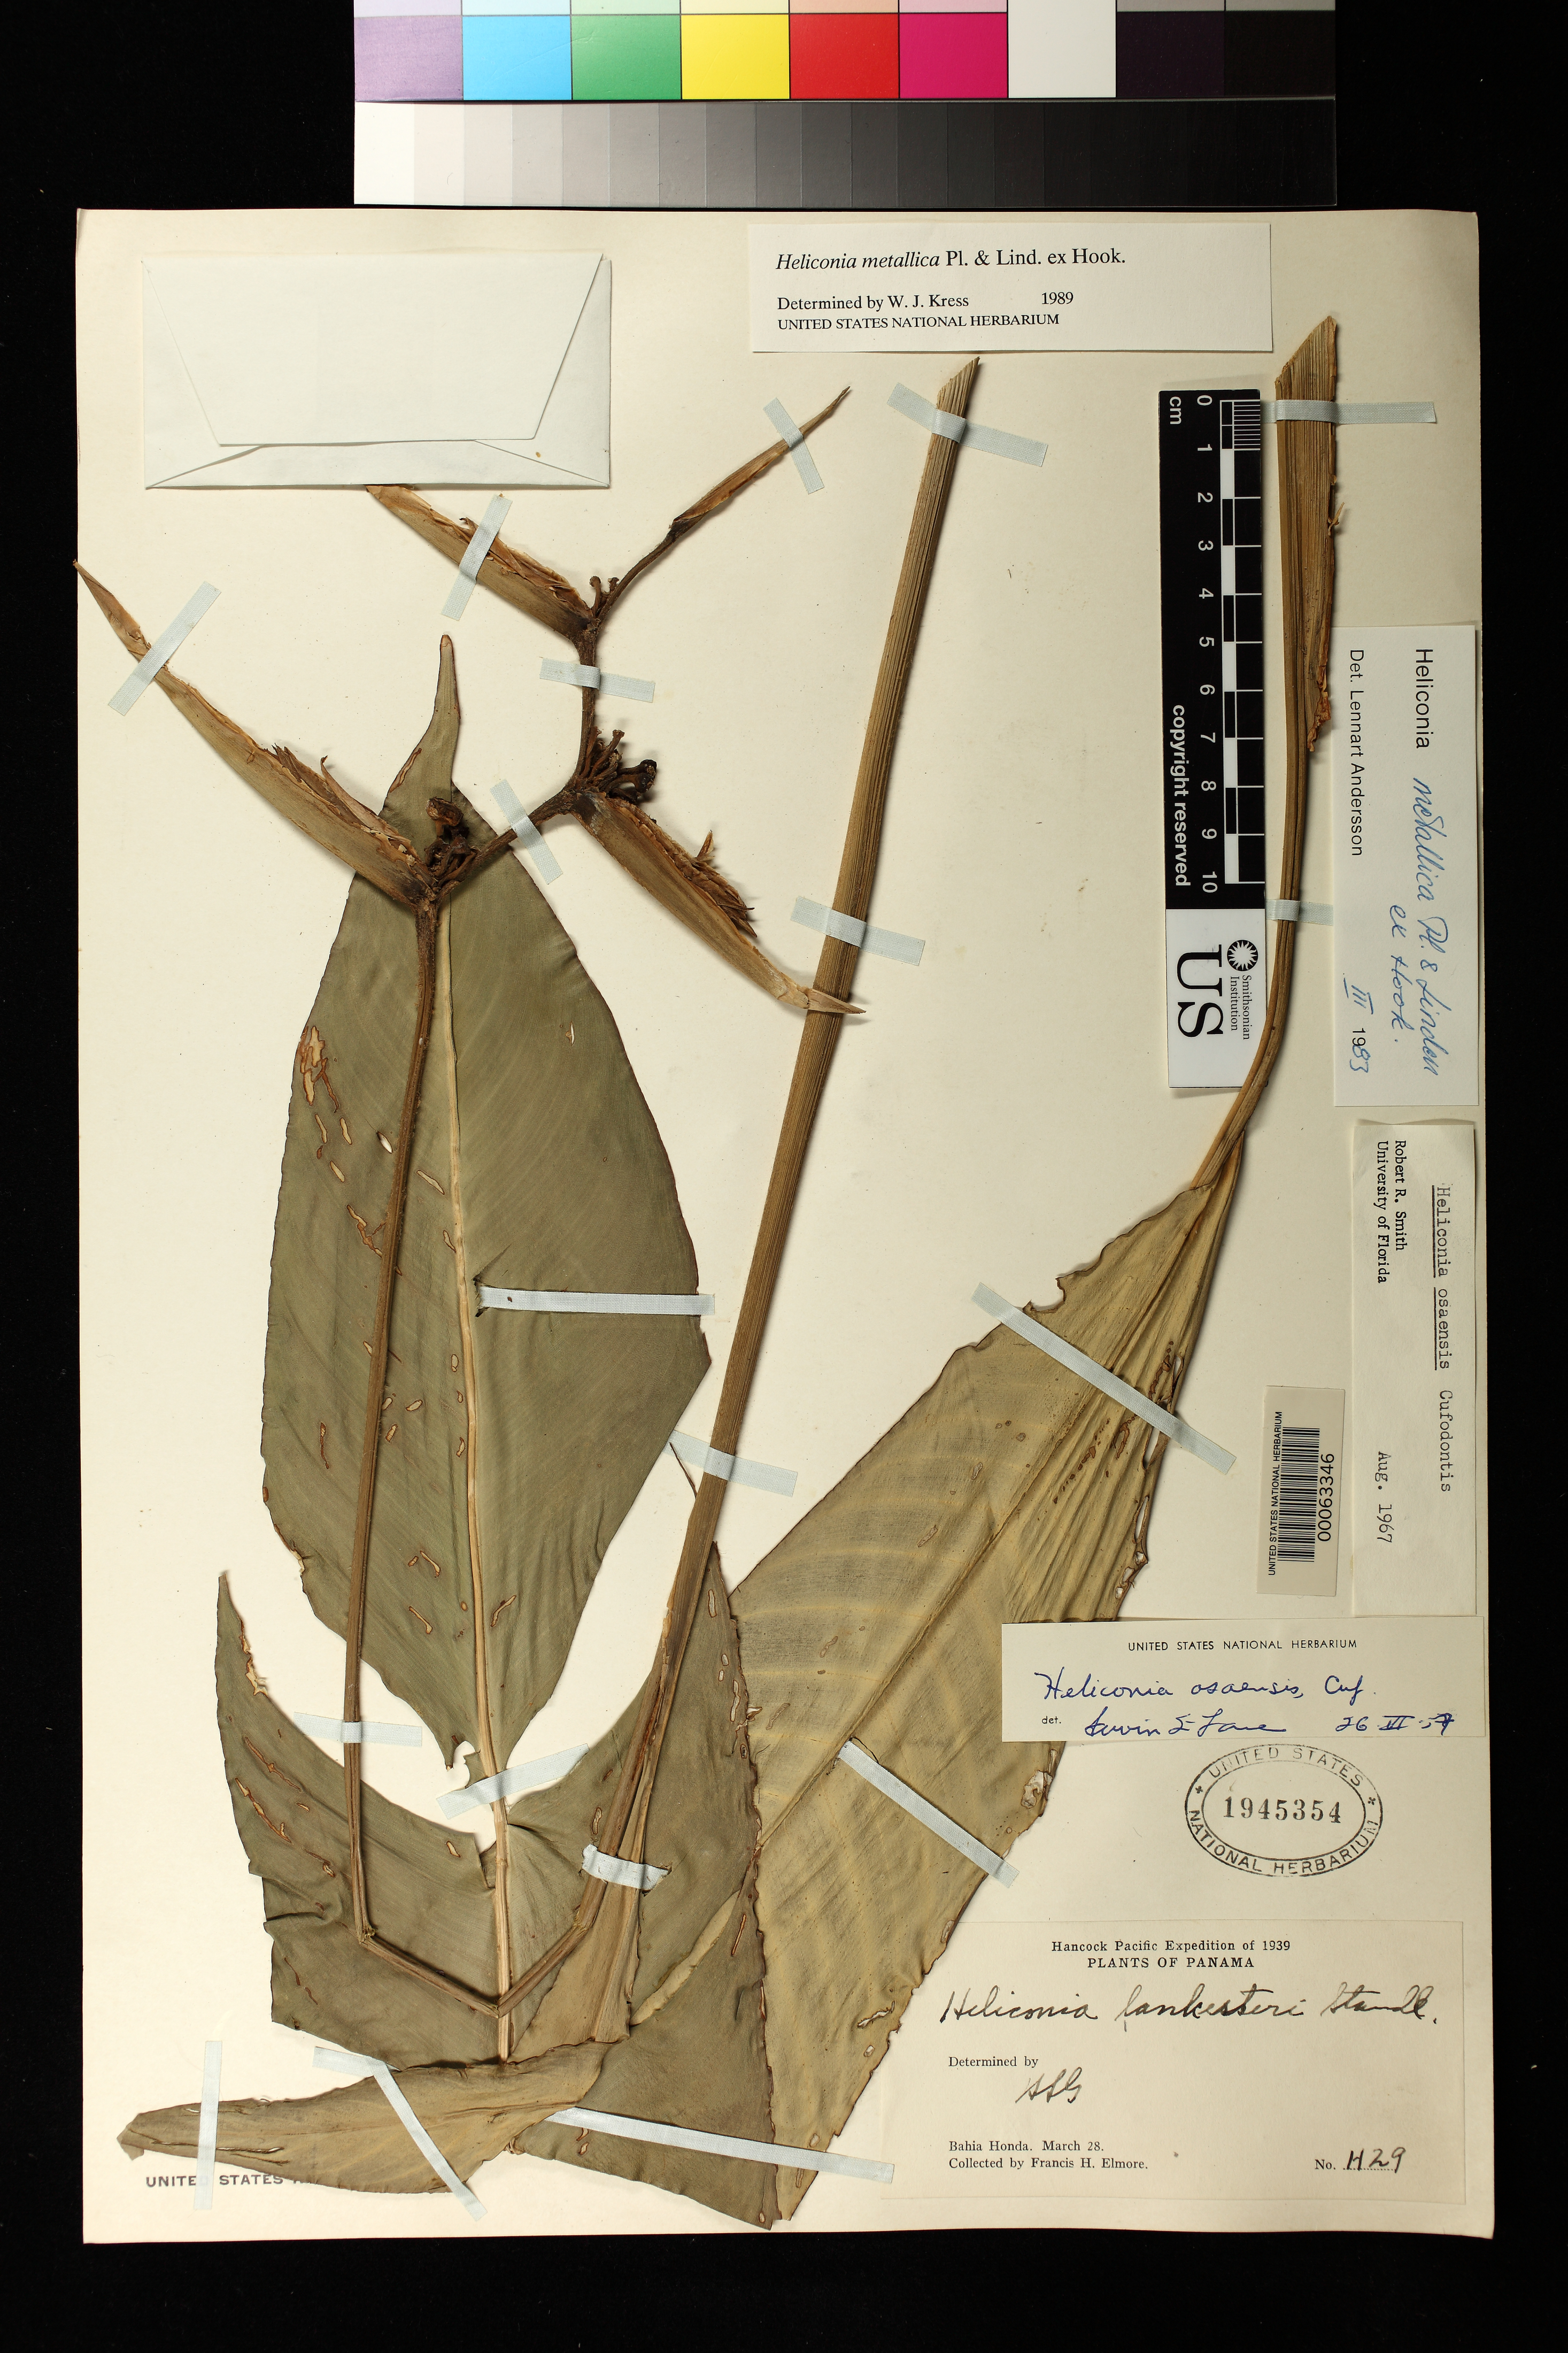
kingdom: Plantae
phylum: Tracheophyta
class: Liliopsida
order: Zingiberales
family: Heliconiaceae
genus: Heliconia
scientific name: Heliconia metallica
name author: Planch. & Linden ex Hook.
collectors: F. H. Elmore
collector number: H29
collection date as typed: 28 Mar 1939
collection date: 1939-03-28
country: Panama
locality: Bahia Honda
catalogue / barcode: US 1945354